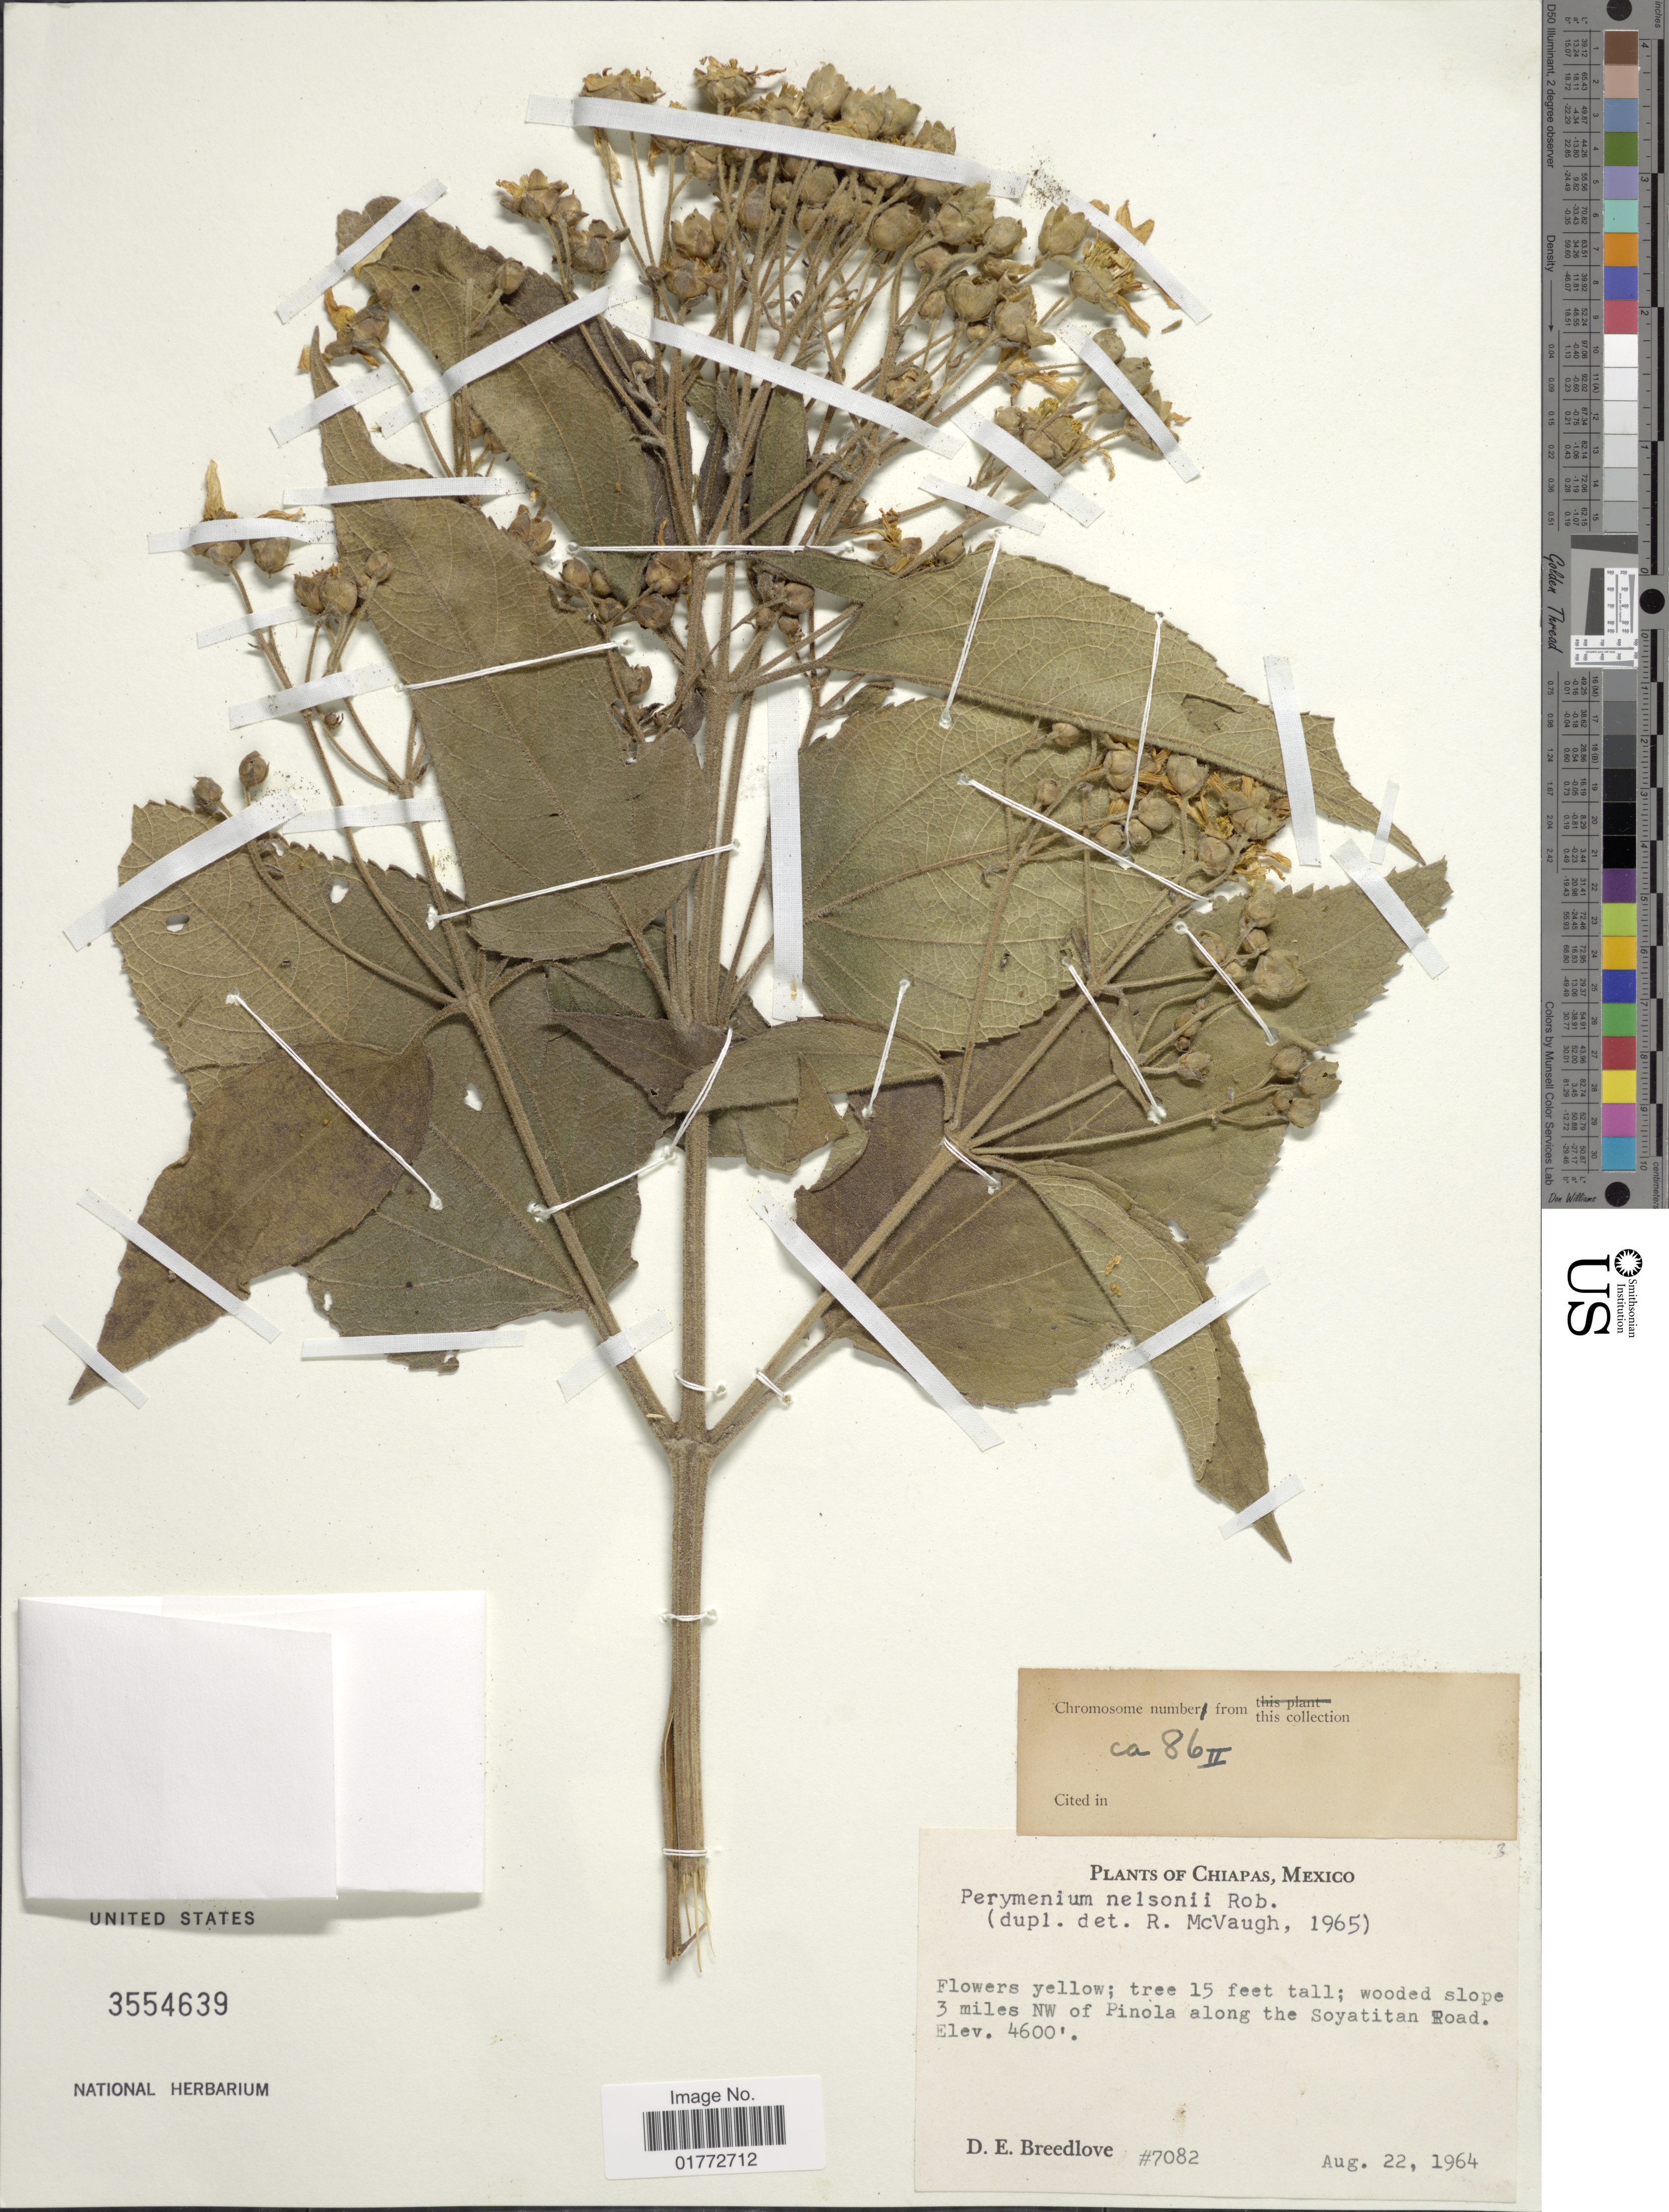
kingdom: Plantae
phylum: Tracheophyta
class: Magnoliopsida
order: Asterales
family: Asteraceae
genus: Perymenium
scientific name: Perymenium grande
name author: Hemsl.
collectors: D. E. Breedlove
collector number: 7082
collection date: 1964-08-22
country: Mexico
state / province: Chiapas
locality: Wooded slope 3 miles NW of Pinola along the Soyatitan Road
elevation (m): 1402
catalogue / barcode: US 3554639